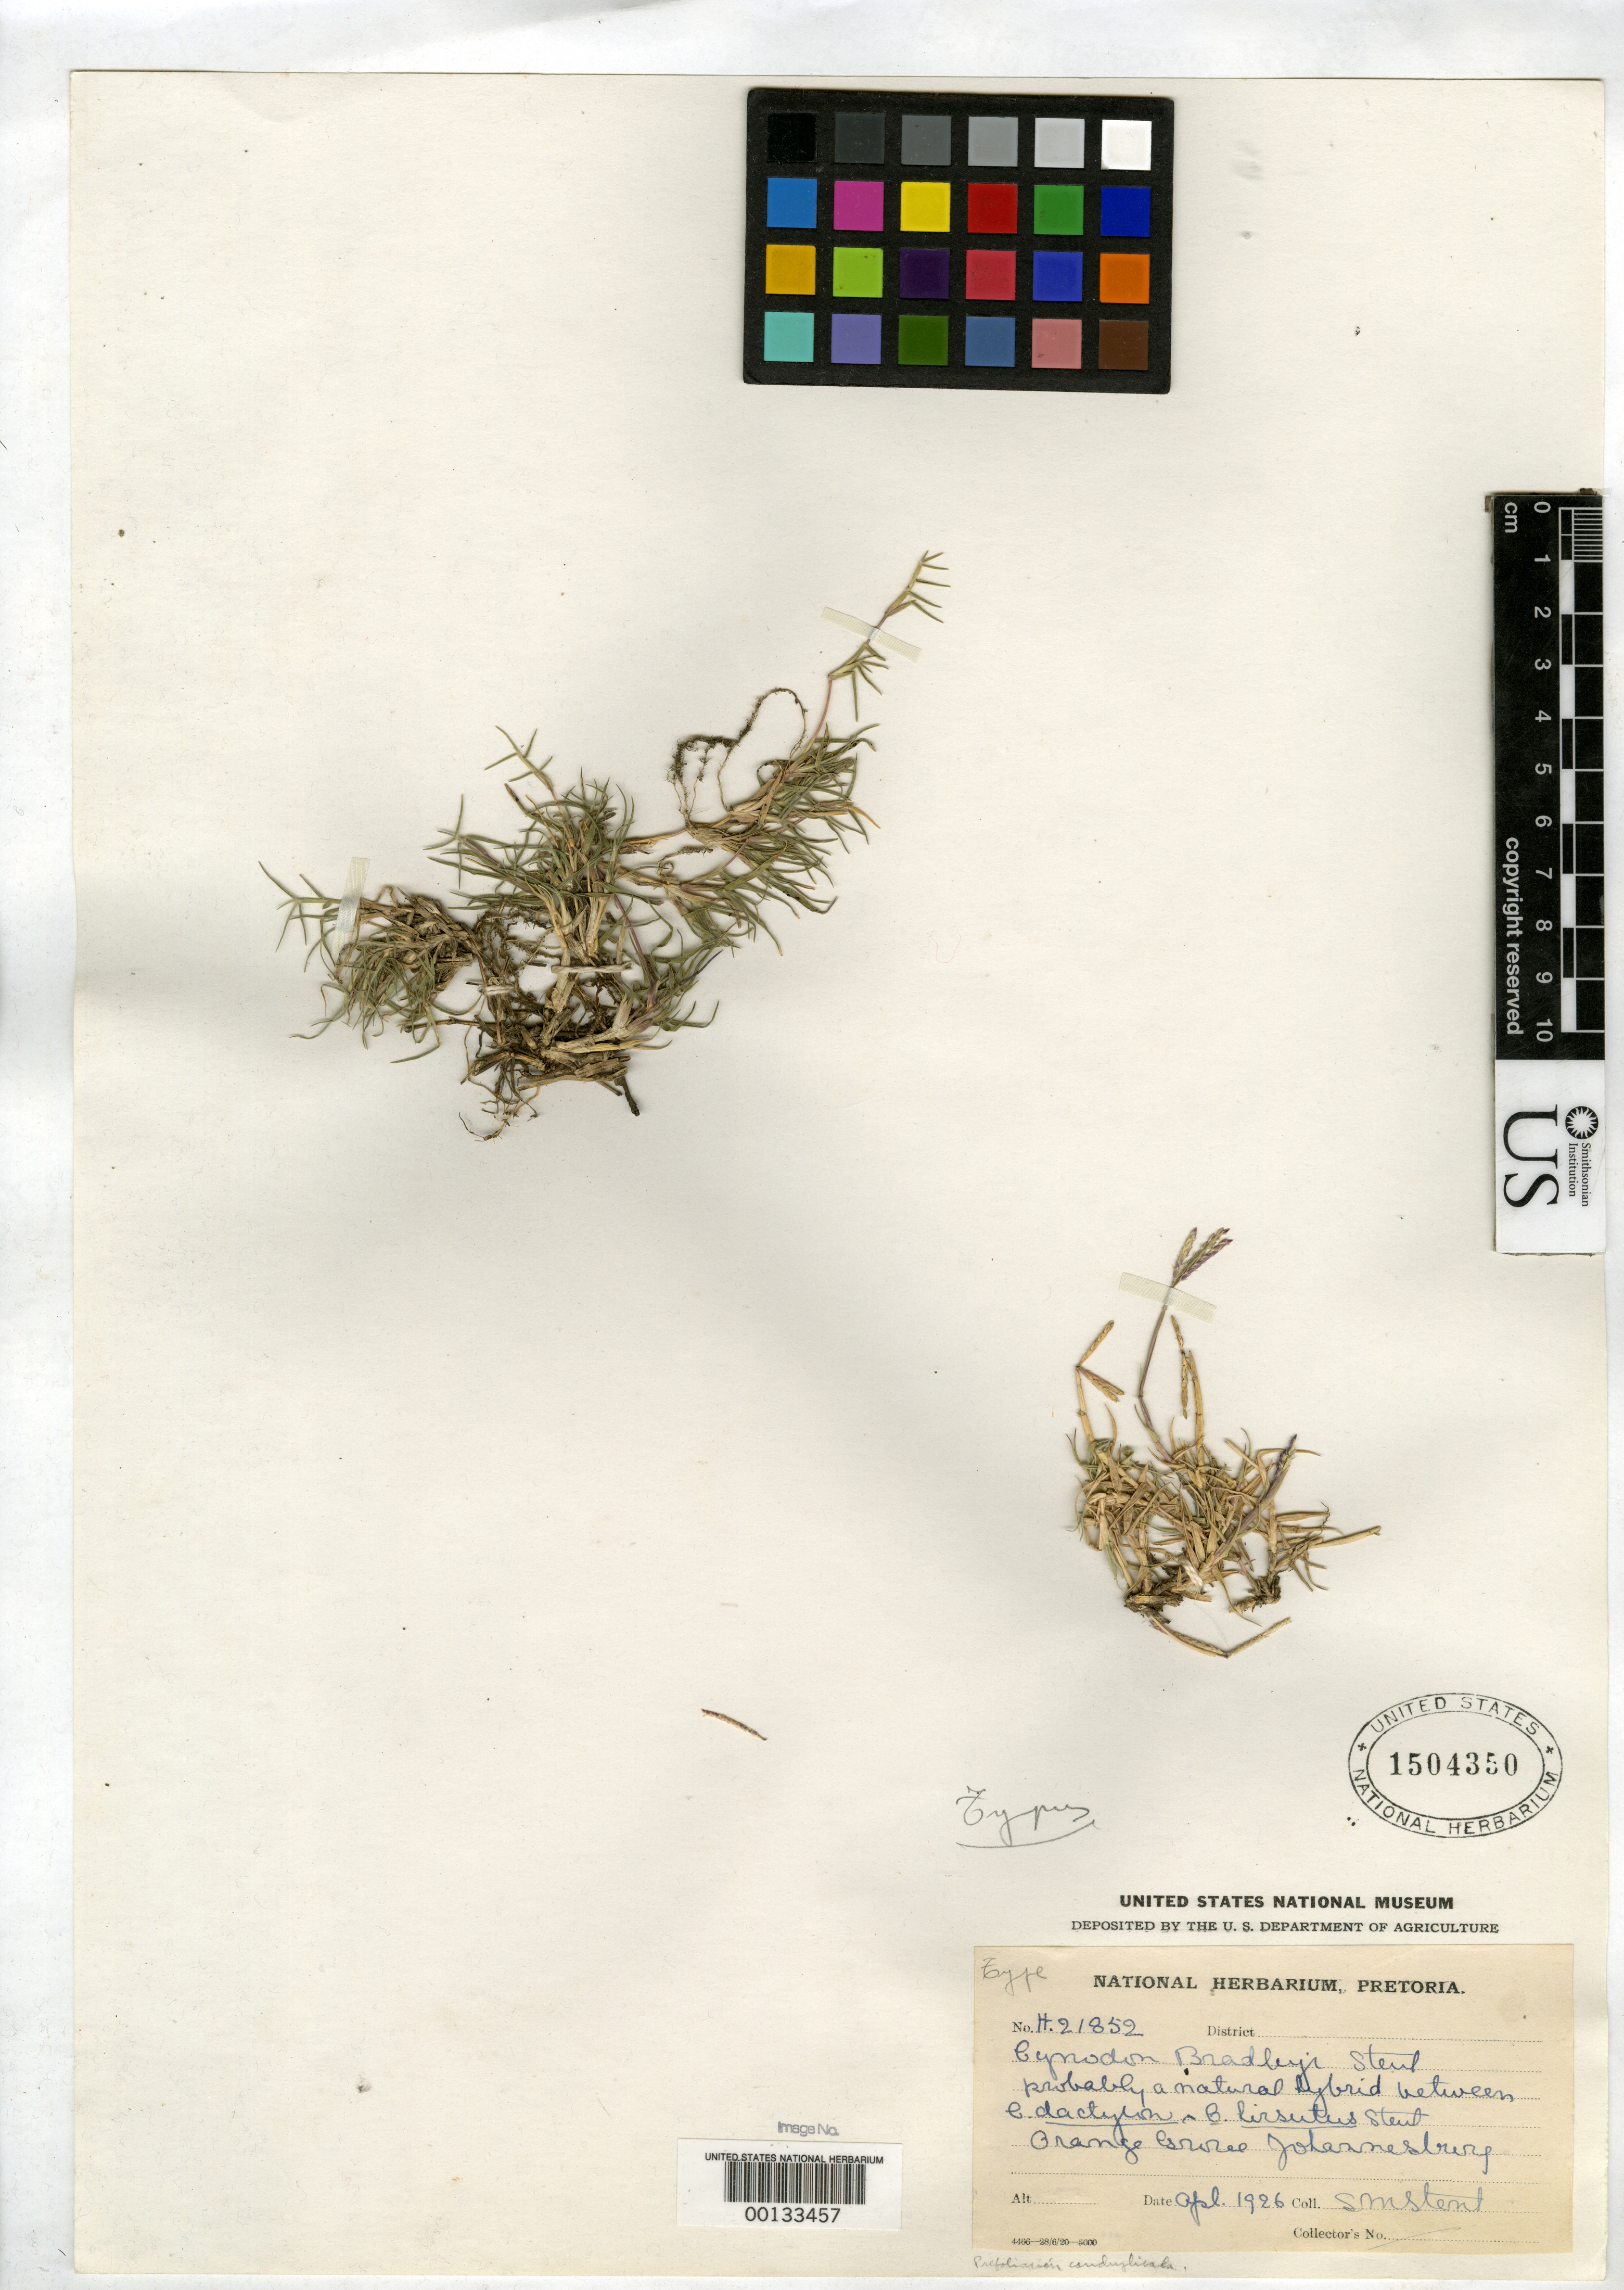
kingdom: Plantae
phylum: Tracheophyta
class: Liliopsida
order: Poales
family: Poaceae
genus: Cynodon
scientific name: Cynodon bradleyi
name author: Stent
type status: Syntype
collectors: S. Stent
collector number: Nat. Herb. Pret. H21852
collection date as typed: Apr 1926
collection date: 1926-04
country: South Africa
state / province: Gauteng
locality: Orange Grove, Johannesburg. Transvaal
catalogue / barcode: US 1504350